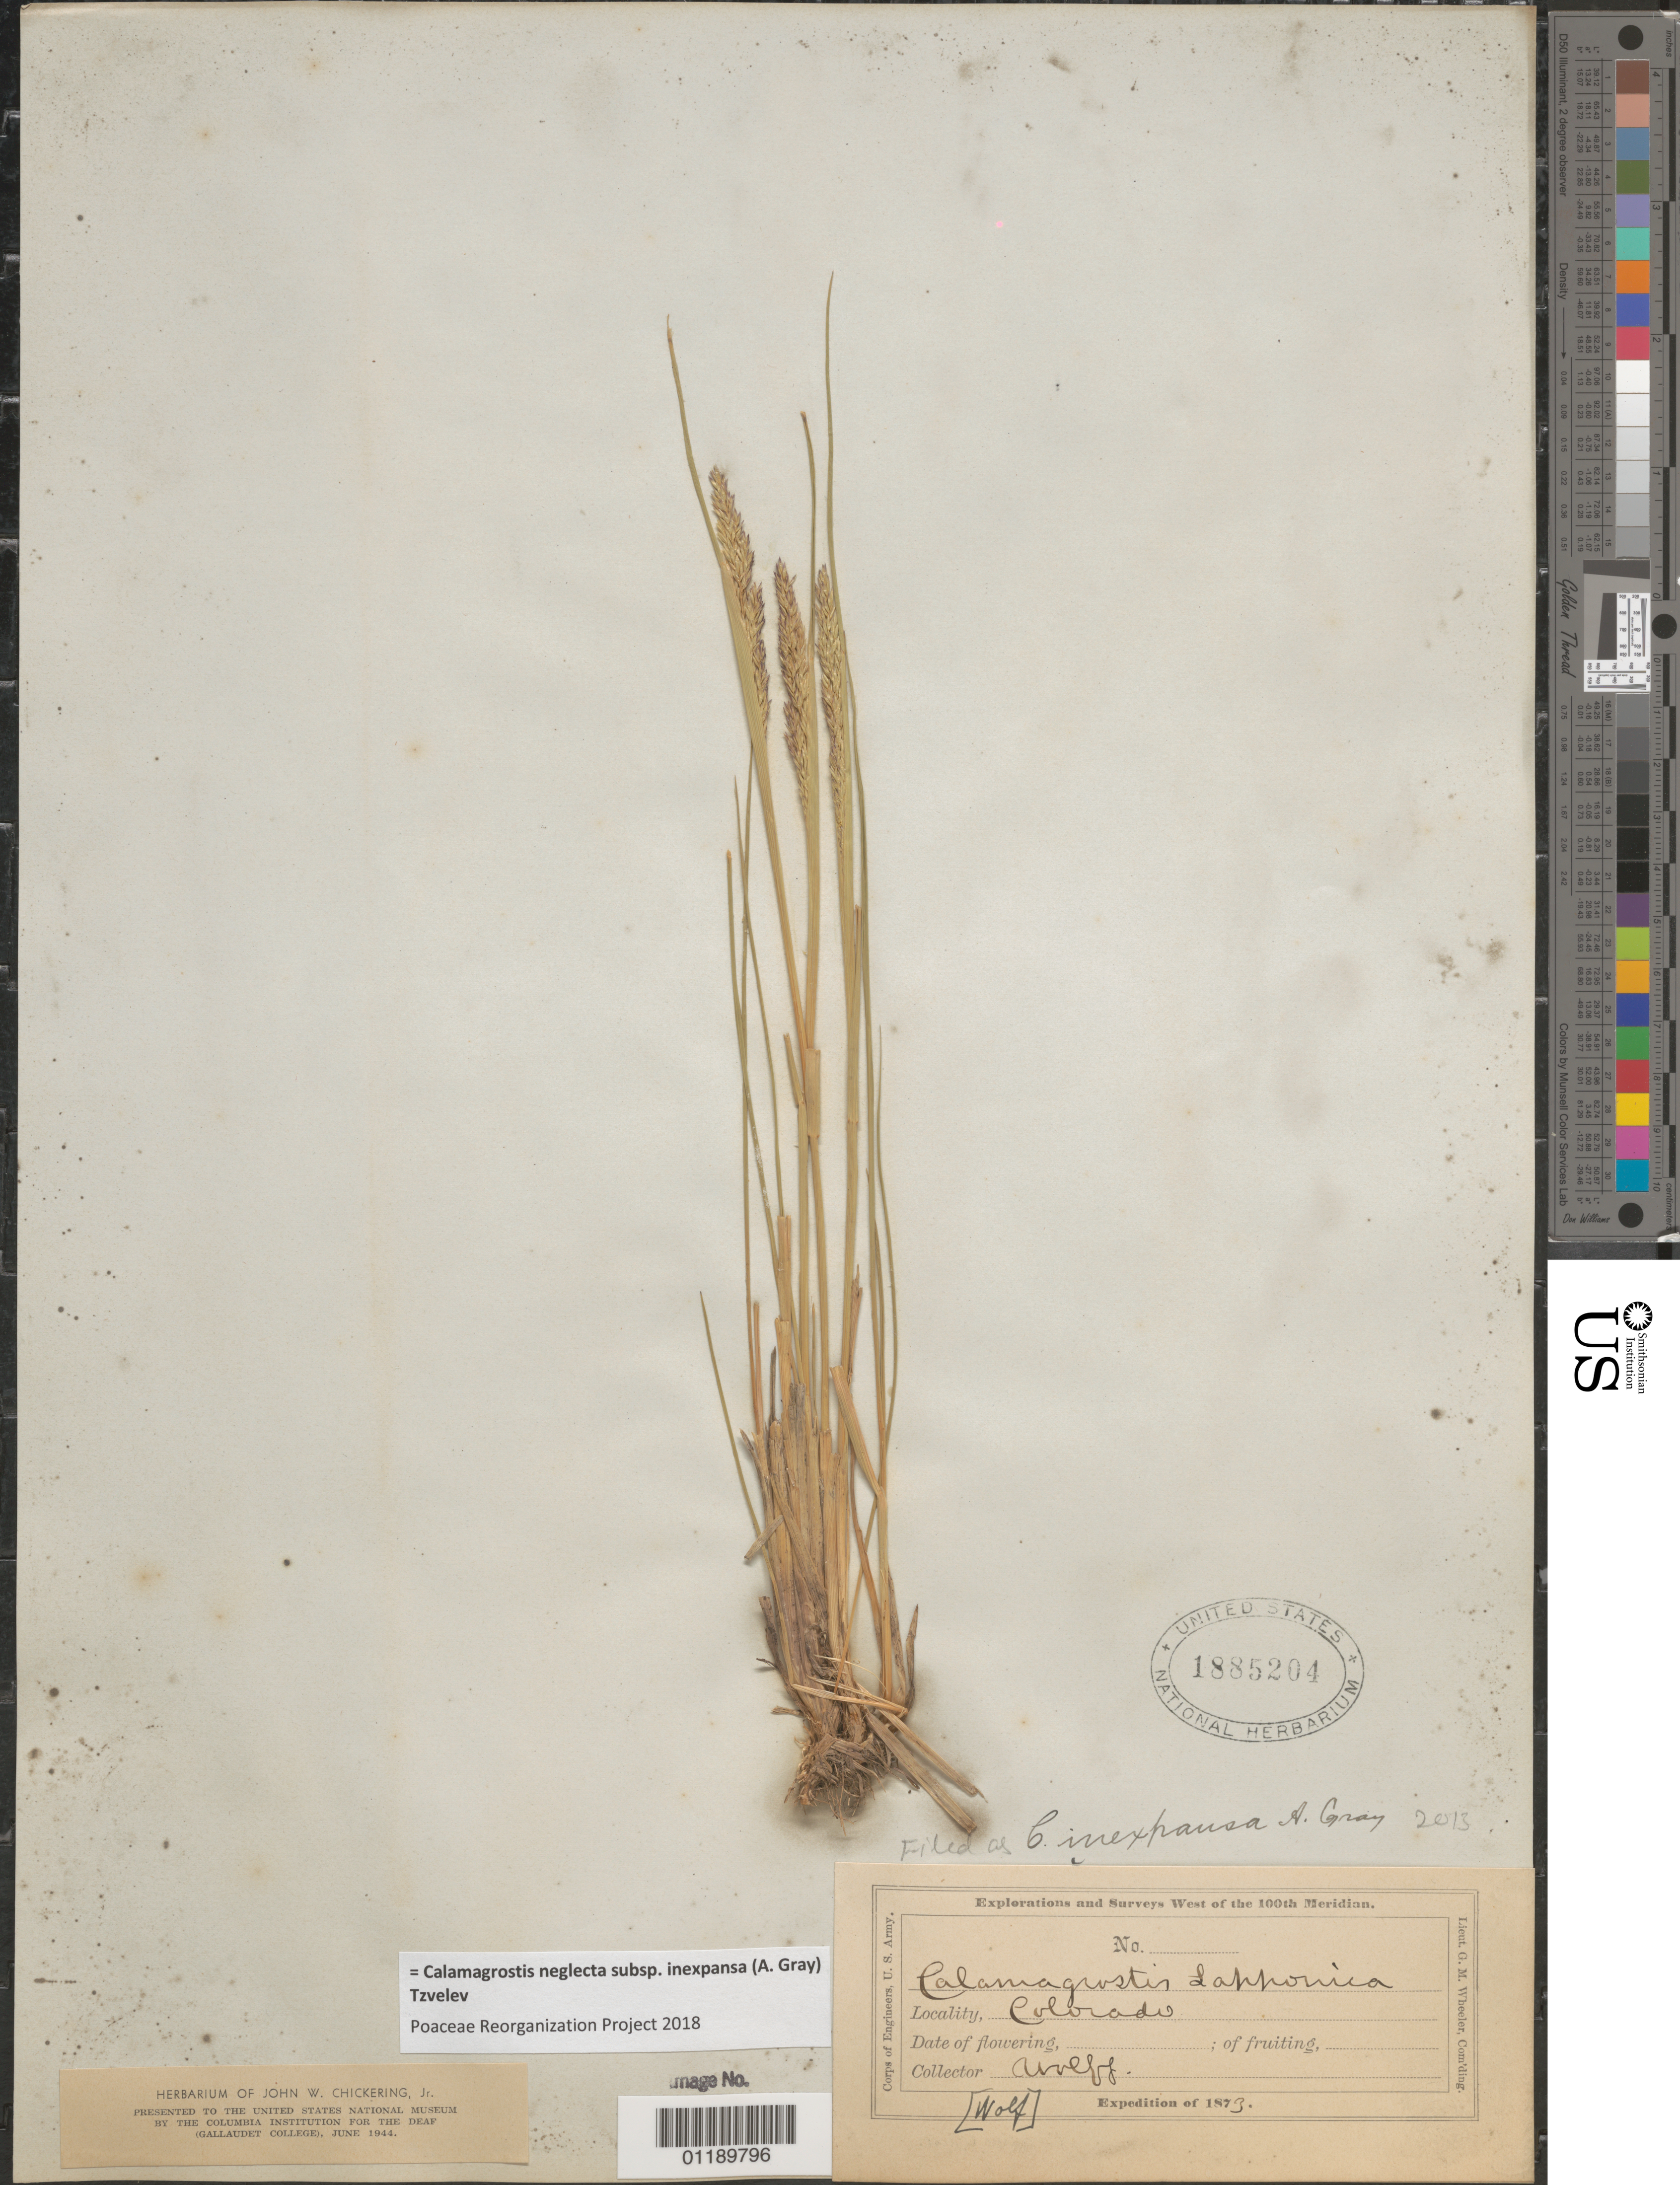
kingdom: Plantae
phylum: Tracheophyta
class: Liliopsida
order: Poales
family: Poaceae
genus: Calamagrostis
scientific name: Calamagrostis neglecta subsp. inexpansa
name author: (A. Gray) Tzvelev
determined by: Poaceae Reorganization Project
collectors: J. Wolf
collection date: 1873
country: United States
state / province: Colorado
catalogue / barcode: US 1885204